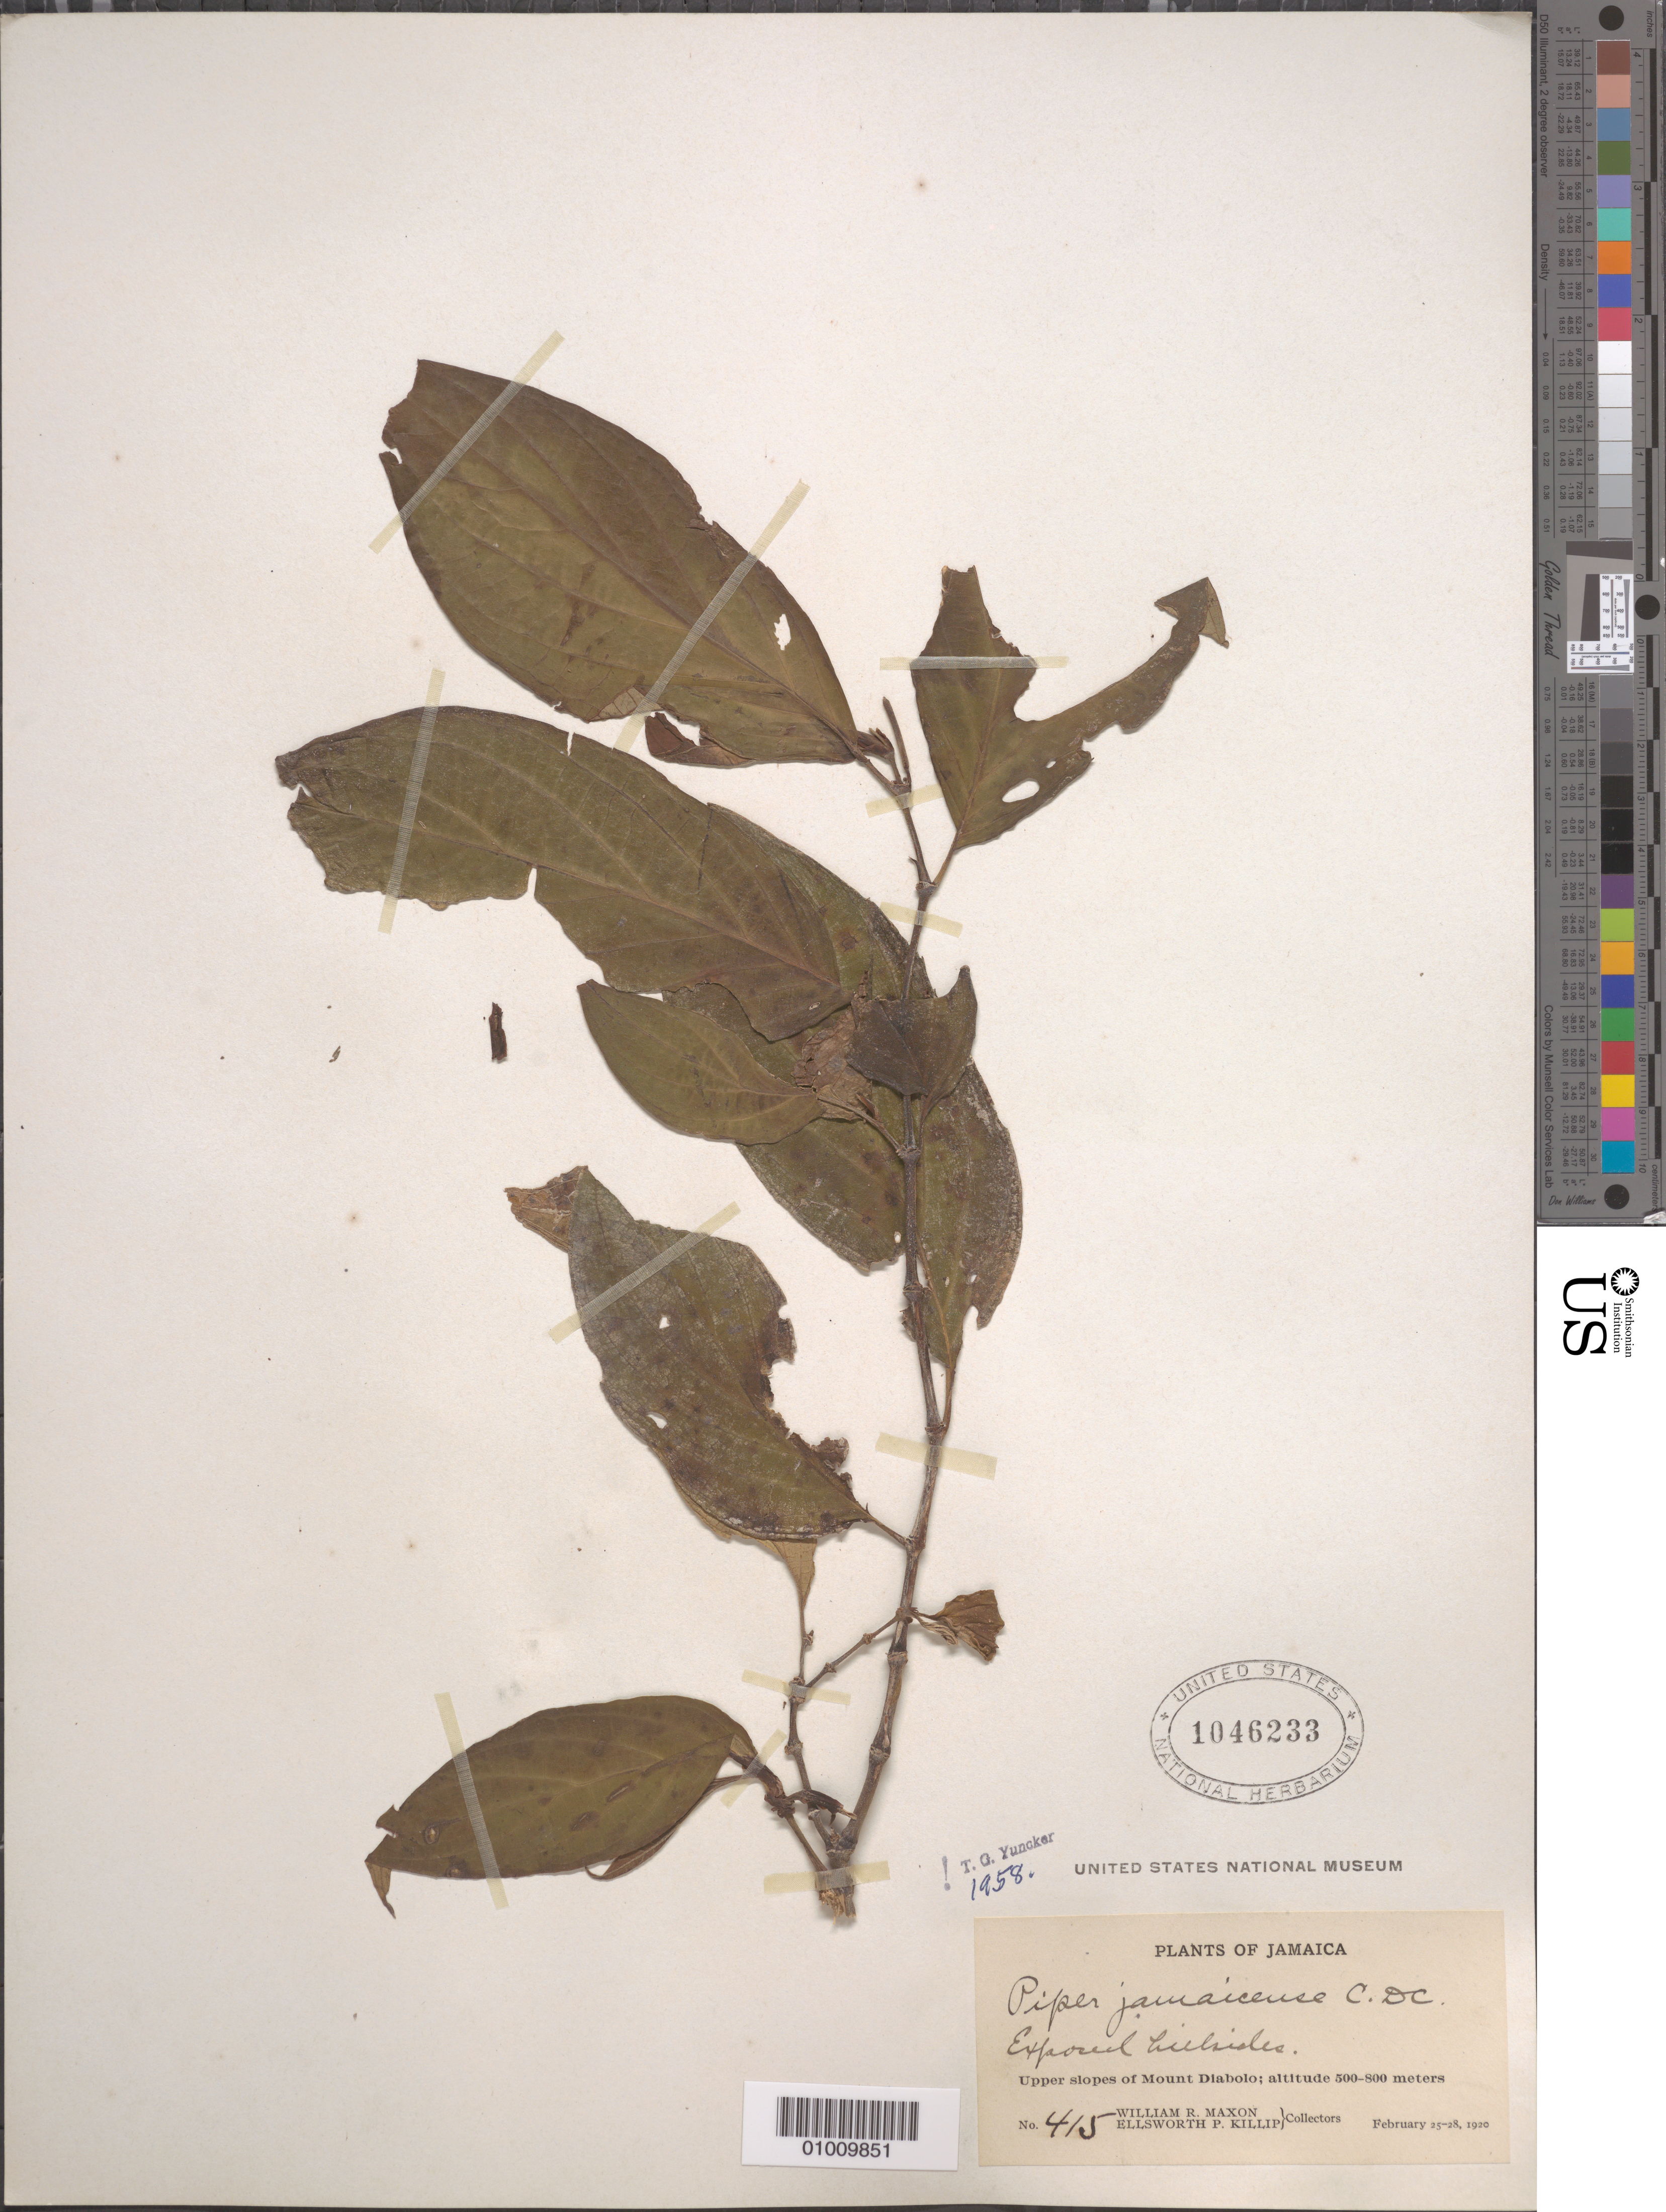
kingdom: Plantae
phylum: Tracheophyta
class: Magnoliopsida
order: Piperales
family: Piperaceae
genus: Piper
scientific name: Piper jamaicense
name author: C. DC.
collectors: W. R. Maxon & E. P. Killip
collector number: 415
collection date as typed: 25 Feb 1920 to 28 Feb 1920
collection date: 1920-02-25/1920-02-28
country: Jamaica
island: Jamaica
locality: Hillside upper slopes of Mount Diabolo.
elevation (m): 500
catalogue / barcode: US 1046233